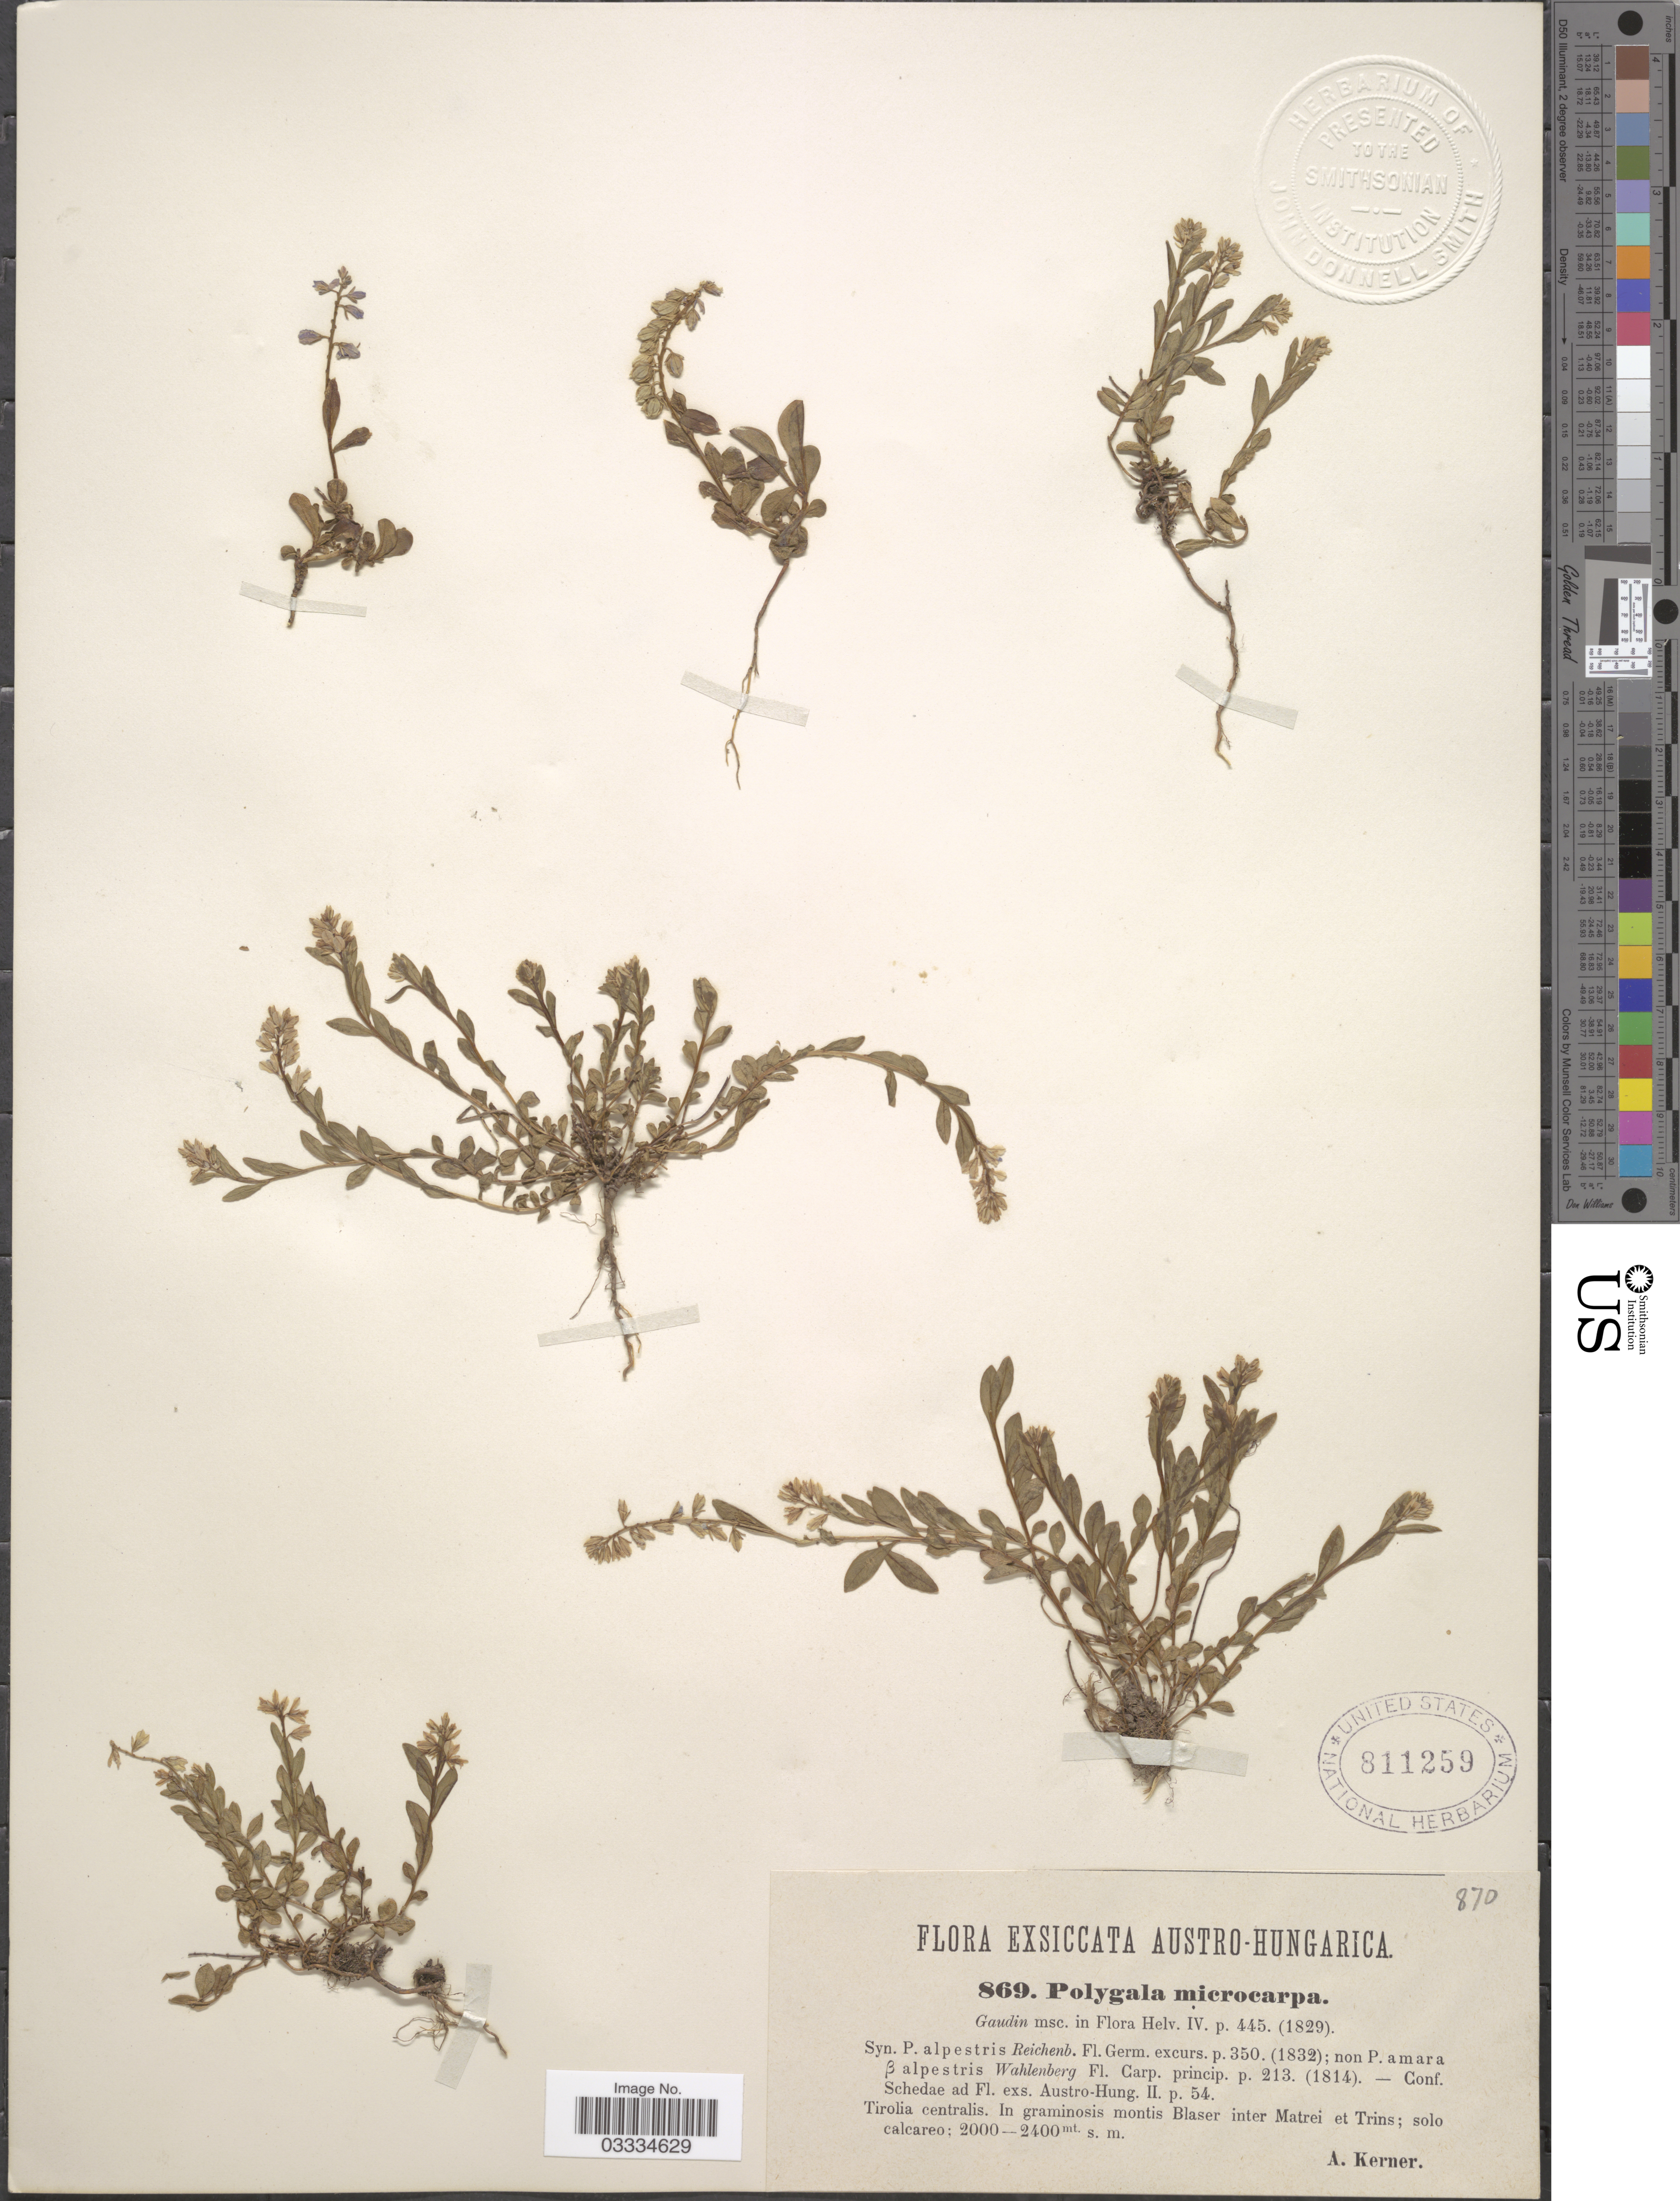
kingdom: Plantae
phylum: Tracheophyta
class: Magnoliopsida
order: Fabales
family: Polygalaceae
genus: Polygala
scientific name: Polygala microcarpa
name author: Gaudin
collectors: A. Kerner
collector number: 870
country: Austria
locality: Austro-Hungarica. Tirolia centralis. In graminosis montis Blaser inter Matrei et Trins.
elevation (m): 2000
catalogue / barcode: US 811259